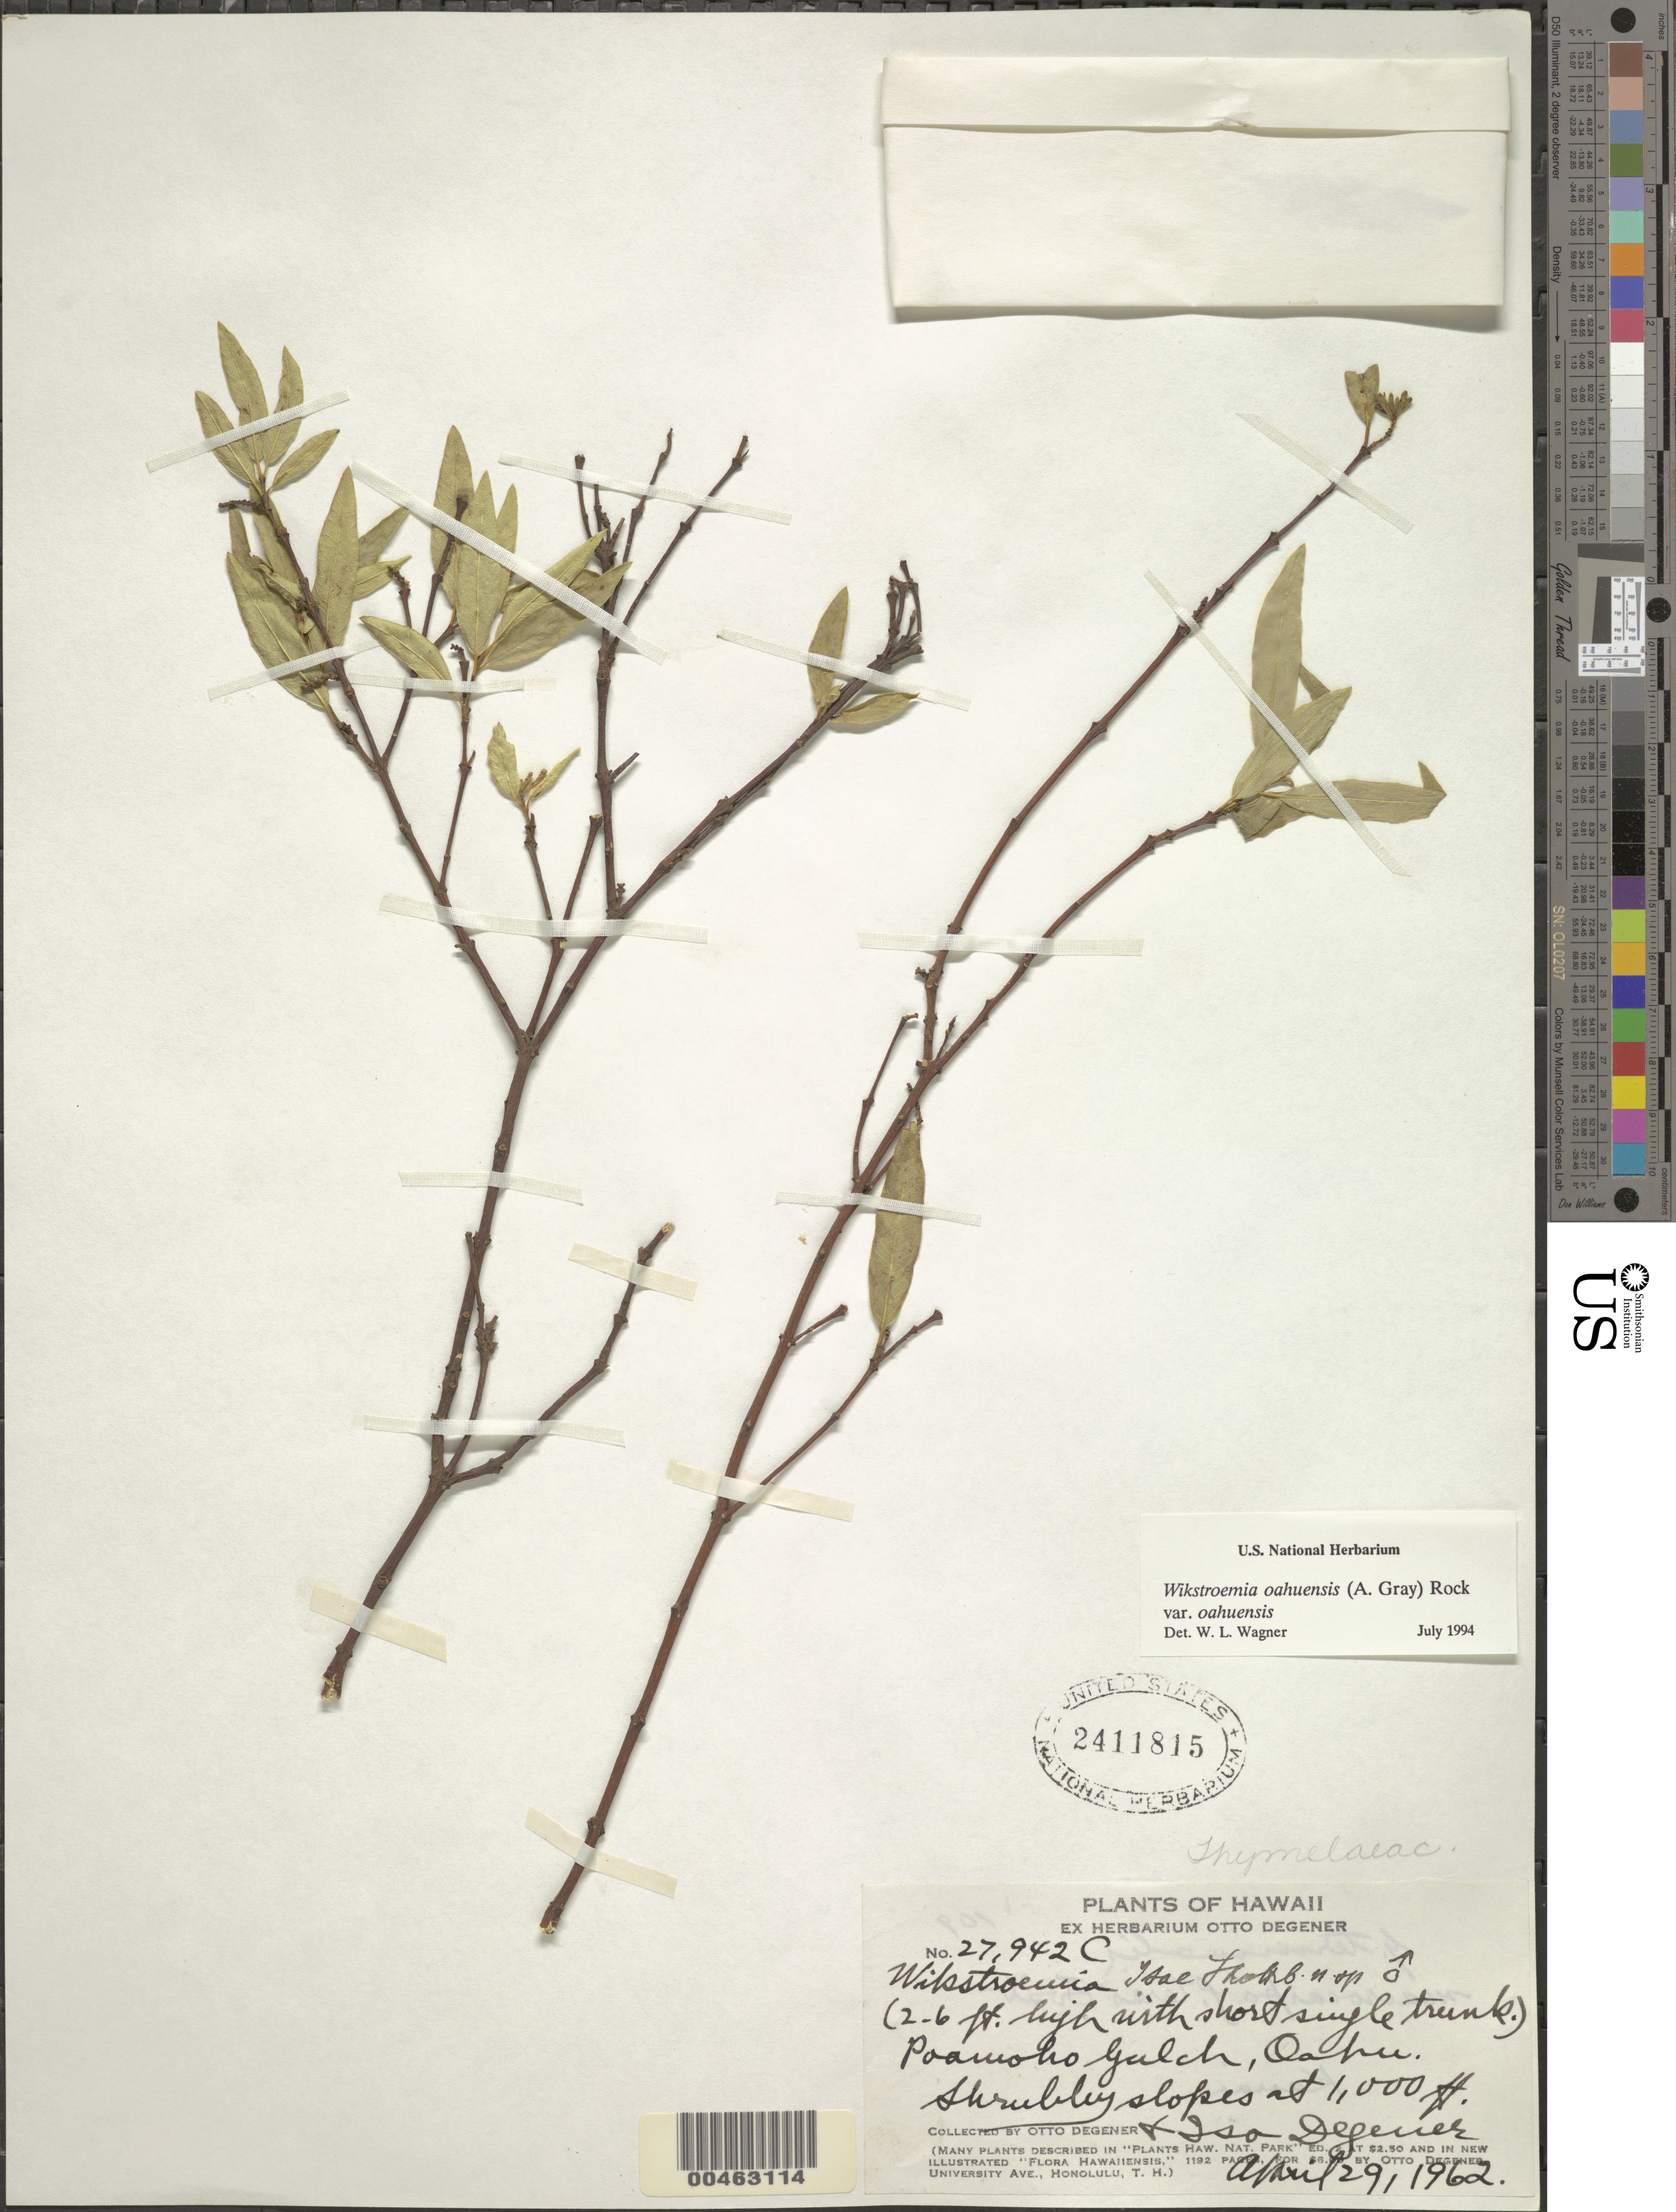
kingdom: Plantae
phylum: Tracheophyta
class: Magnoliopsida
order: Malvales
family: Thymelaeaceae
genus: Wikstroemia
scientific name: Wikstroemia oahuensis var. oahuensis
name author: (A. Gray) Rock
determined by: Wagner, W. L., (BOT), Smithsonian Institution - National Museum of Natural History (UNITED STATES)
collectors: O. Degener & I. Degener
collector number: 27942c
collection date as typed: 29 Apr 1962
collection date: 1962-04-29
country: United States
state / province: Hawaii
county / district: Honolulu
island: Oahu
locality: Poamoho Gulch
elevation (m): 305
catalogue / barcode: US 2411815